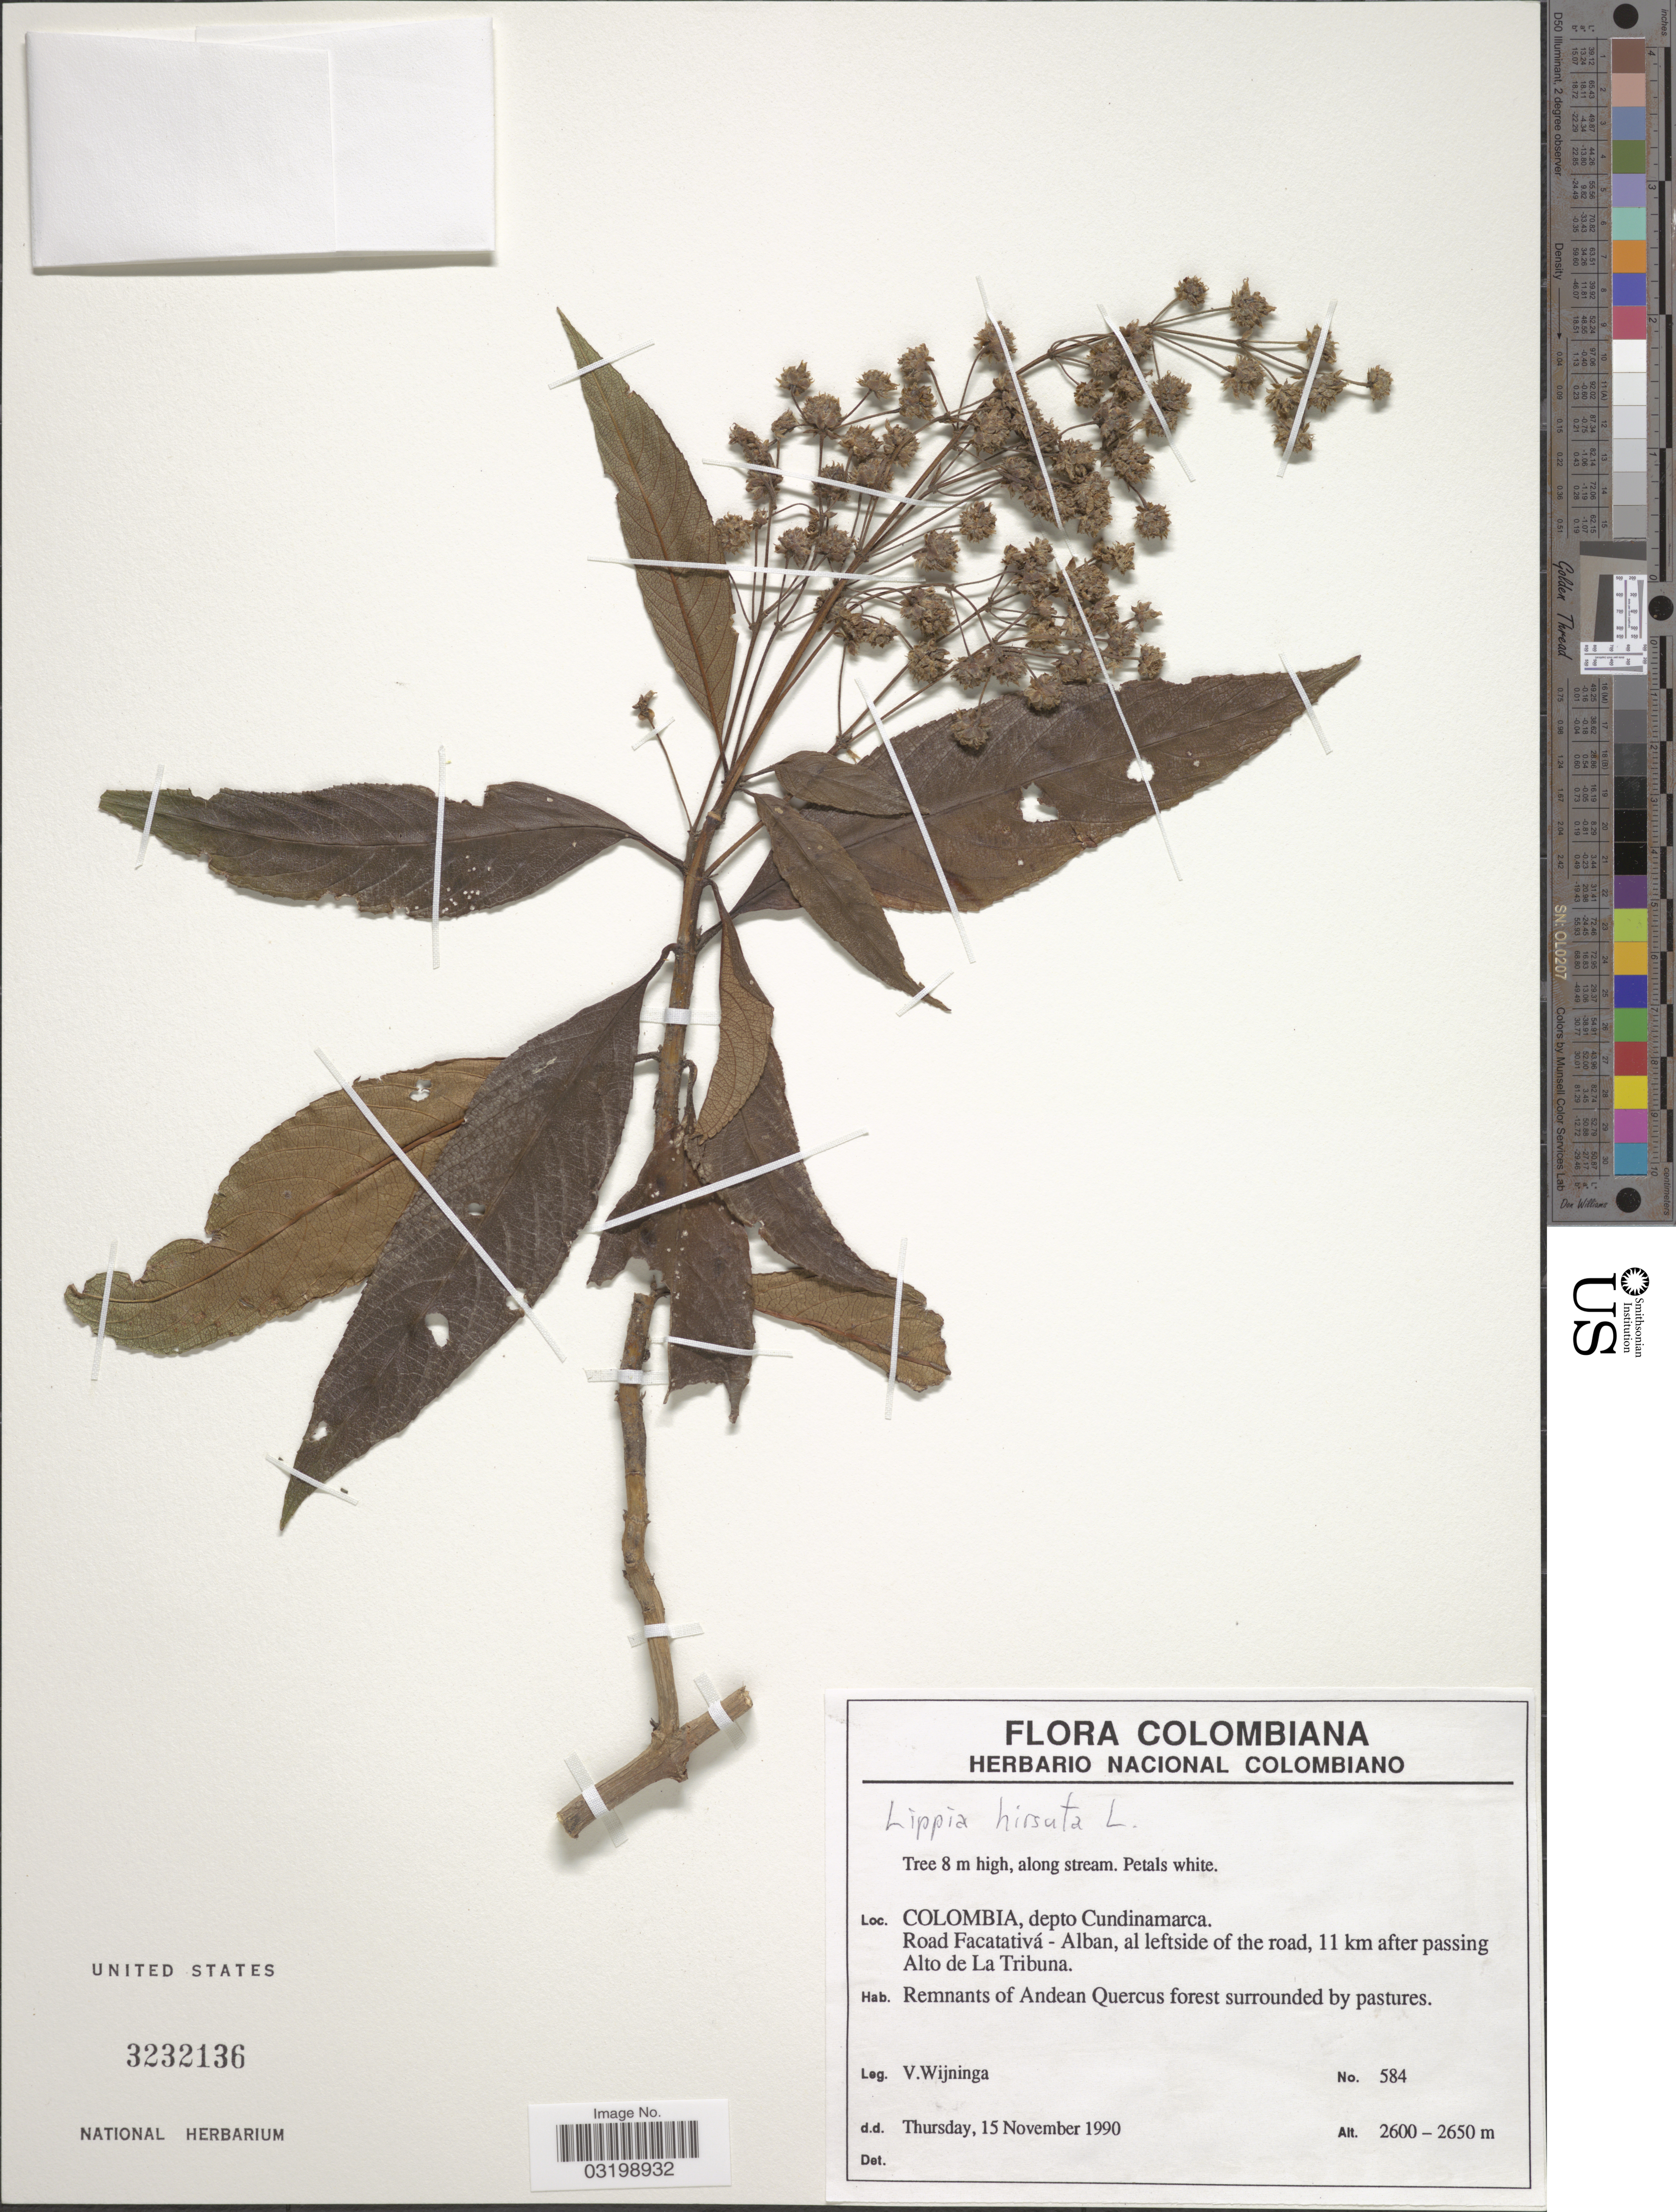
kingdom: Plantae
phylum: Tracheophyta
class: Magnoliopsida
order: Lamiales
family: Verbenaceae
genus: Lippia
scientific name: Lippia hirsuta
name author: L. f.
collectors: V. Wijninga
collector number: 584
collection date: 1990-11-15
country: Colombia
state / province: Cundinamarca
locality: Depto Cundinamarca. Road Facatativá - Alban, al leftside of the road, 11 km after passing Alto de La Tribuna.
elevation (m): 2600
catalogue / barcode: US 3232136